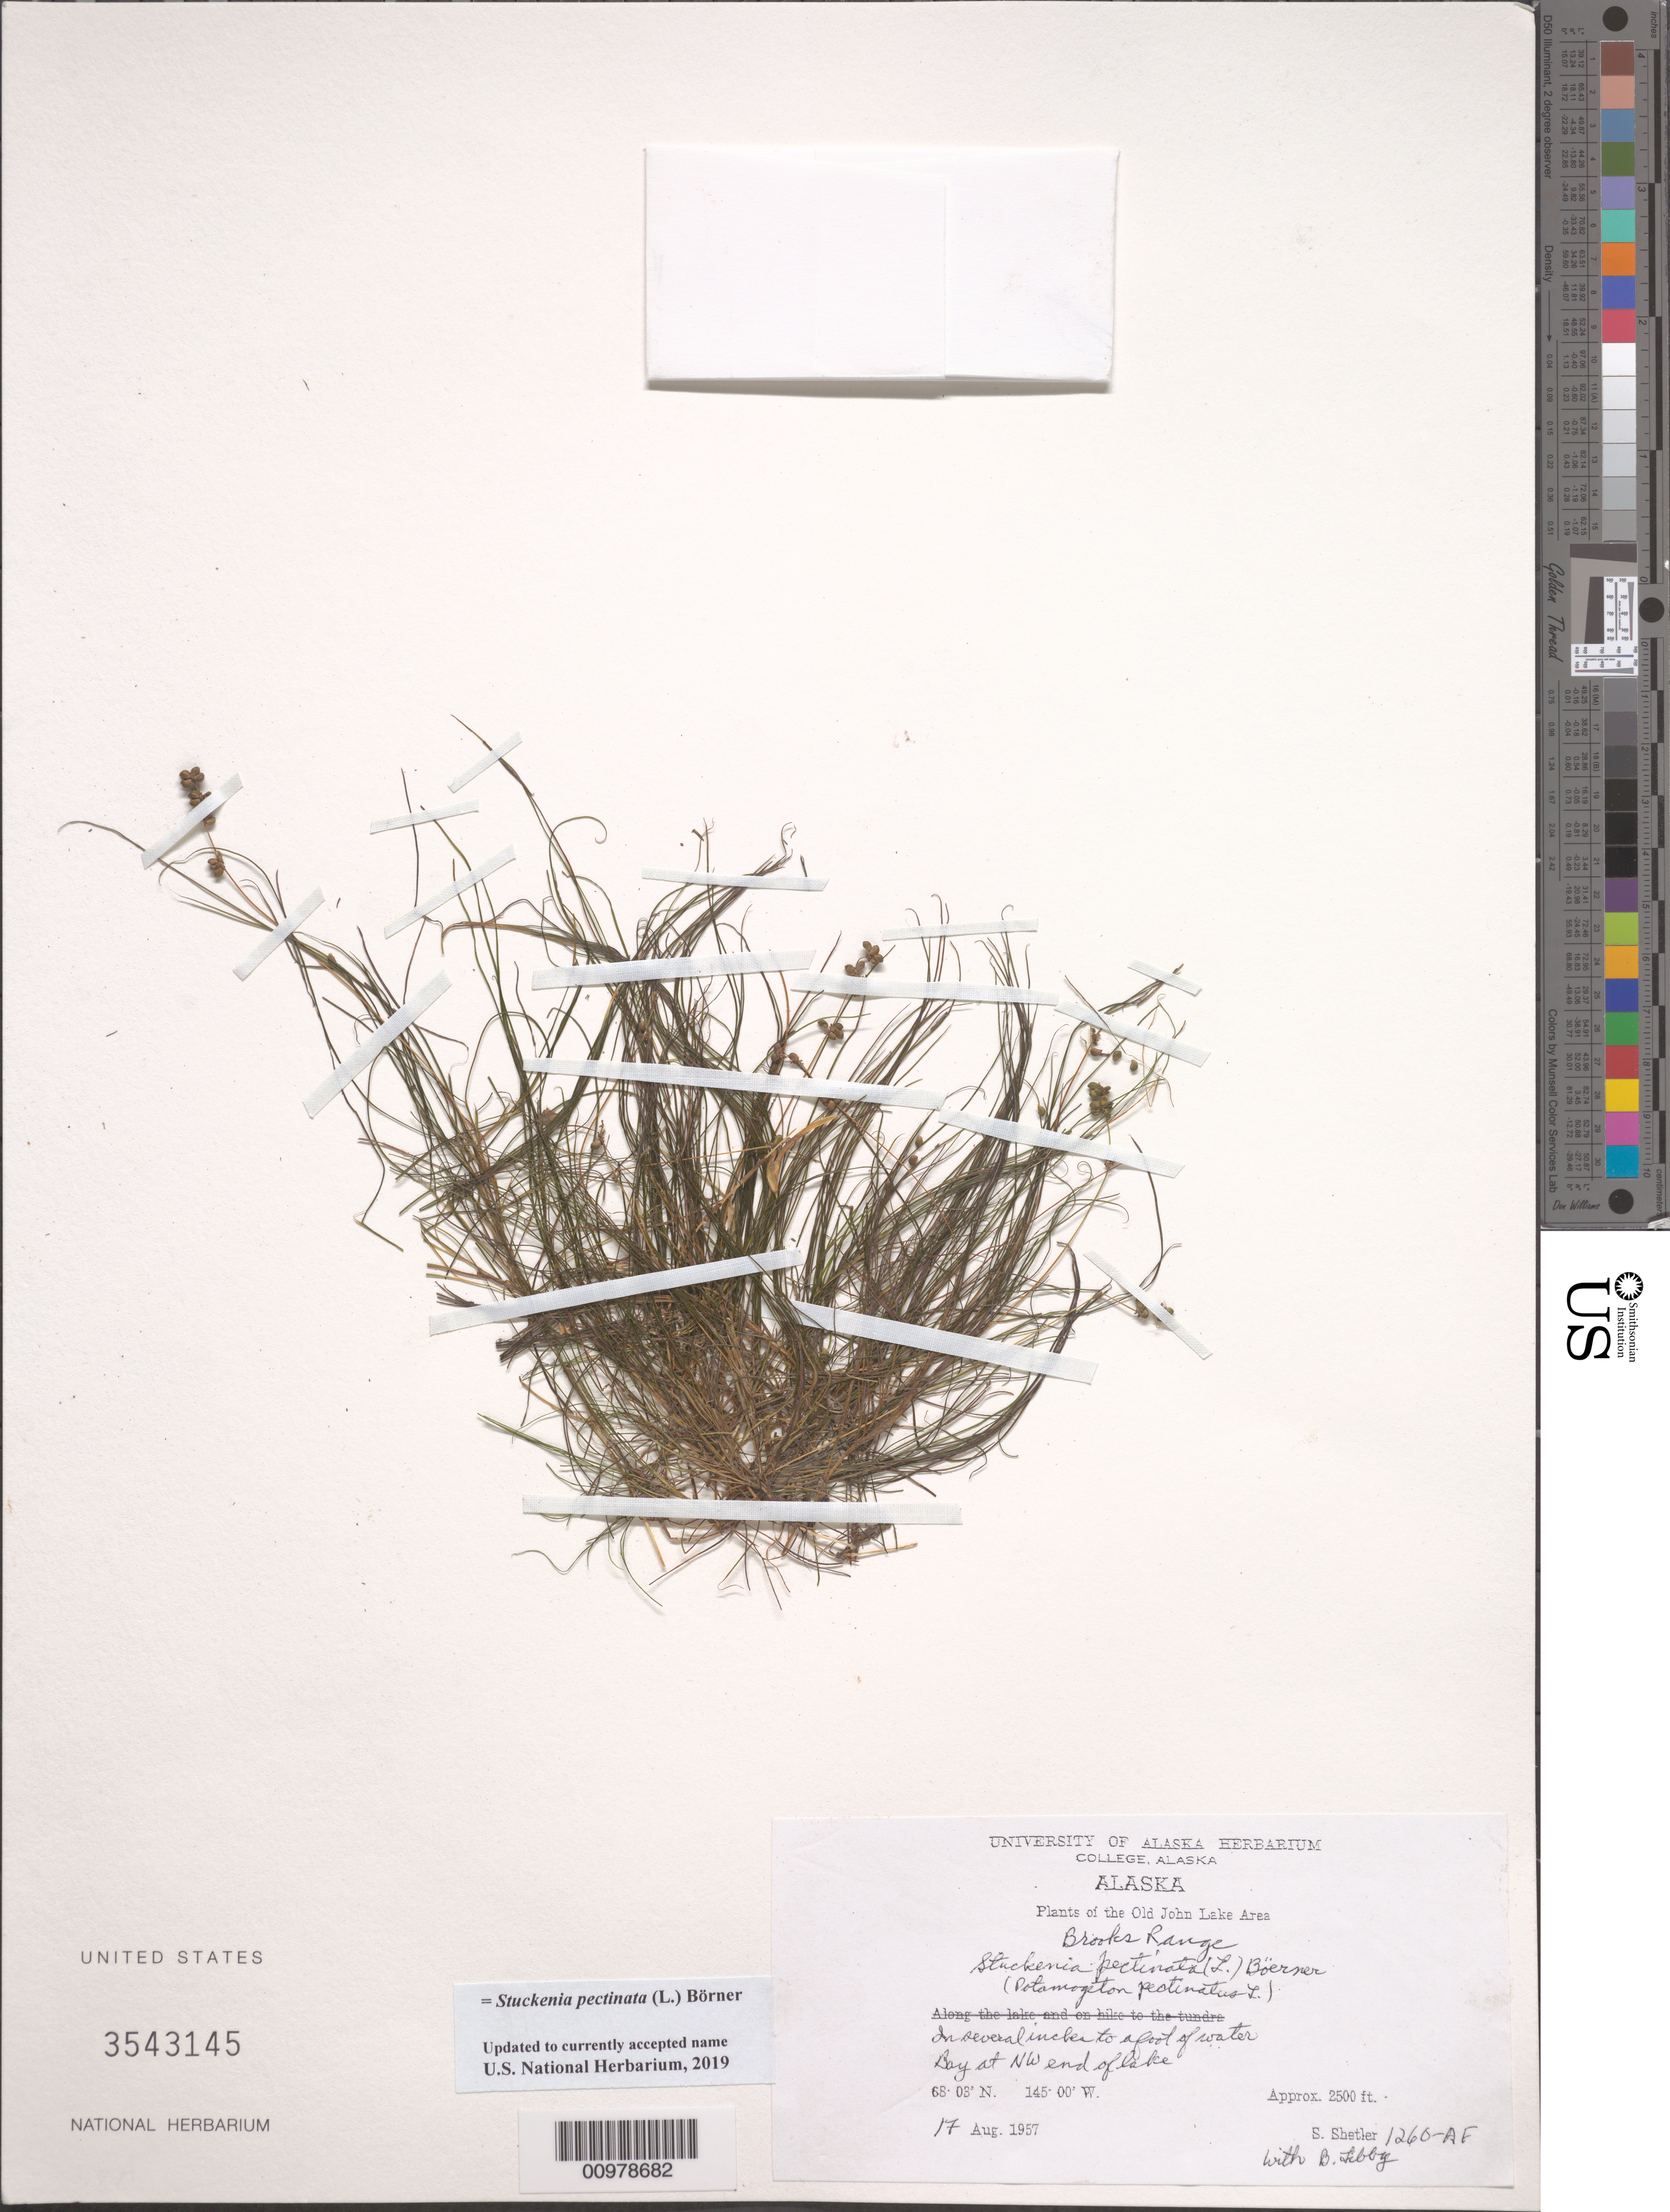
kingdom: Plantae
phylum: Tracheophyta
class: Liliopsida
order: Alismatales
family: Potamogetonaceae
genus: Stuckenia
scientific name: Stuckenia pectinata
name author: (L.) Börner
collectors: S. Shetler & B. Libby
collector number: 1260-AF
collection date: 1957-08-17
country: United States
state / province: Alaska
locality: The Old John Lake Area. Brooks Range. Bay at NW end of lake.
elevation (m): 762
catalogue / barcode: US 3543145